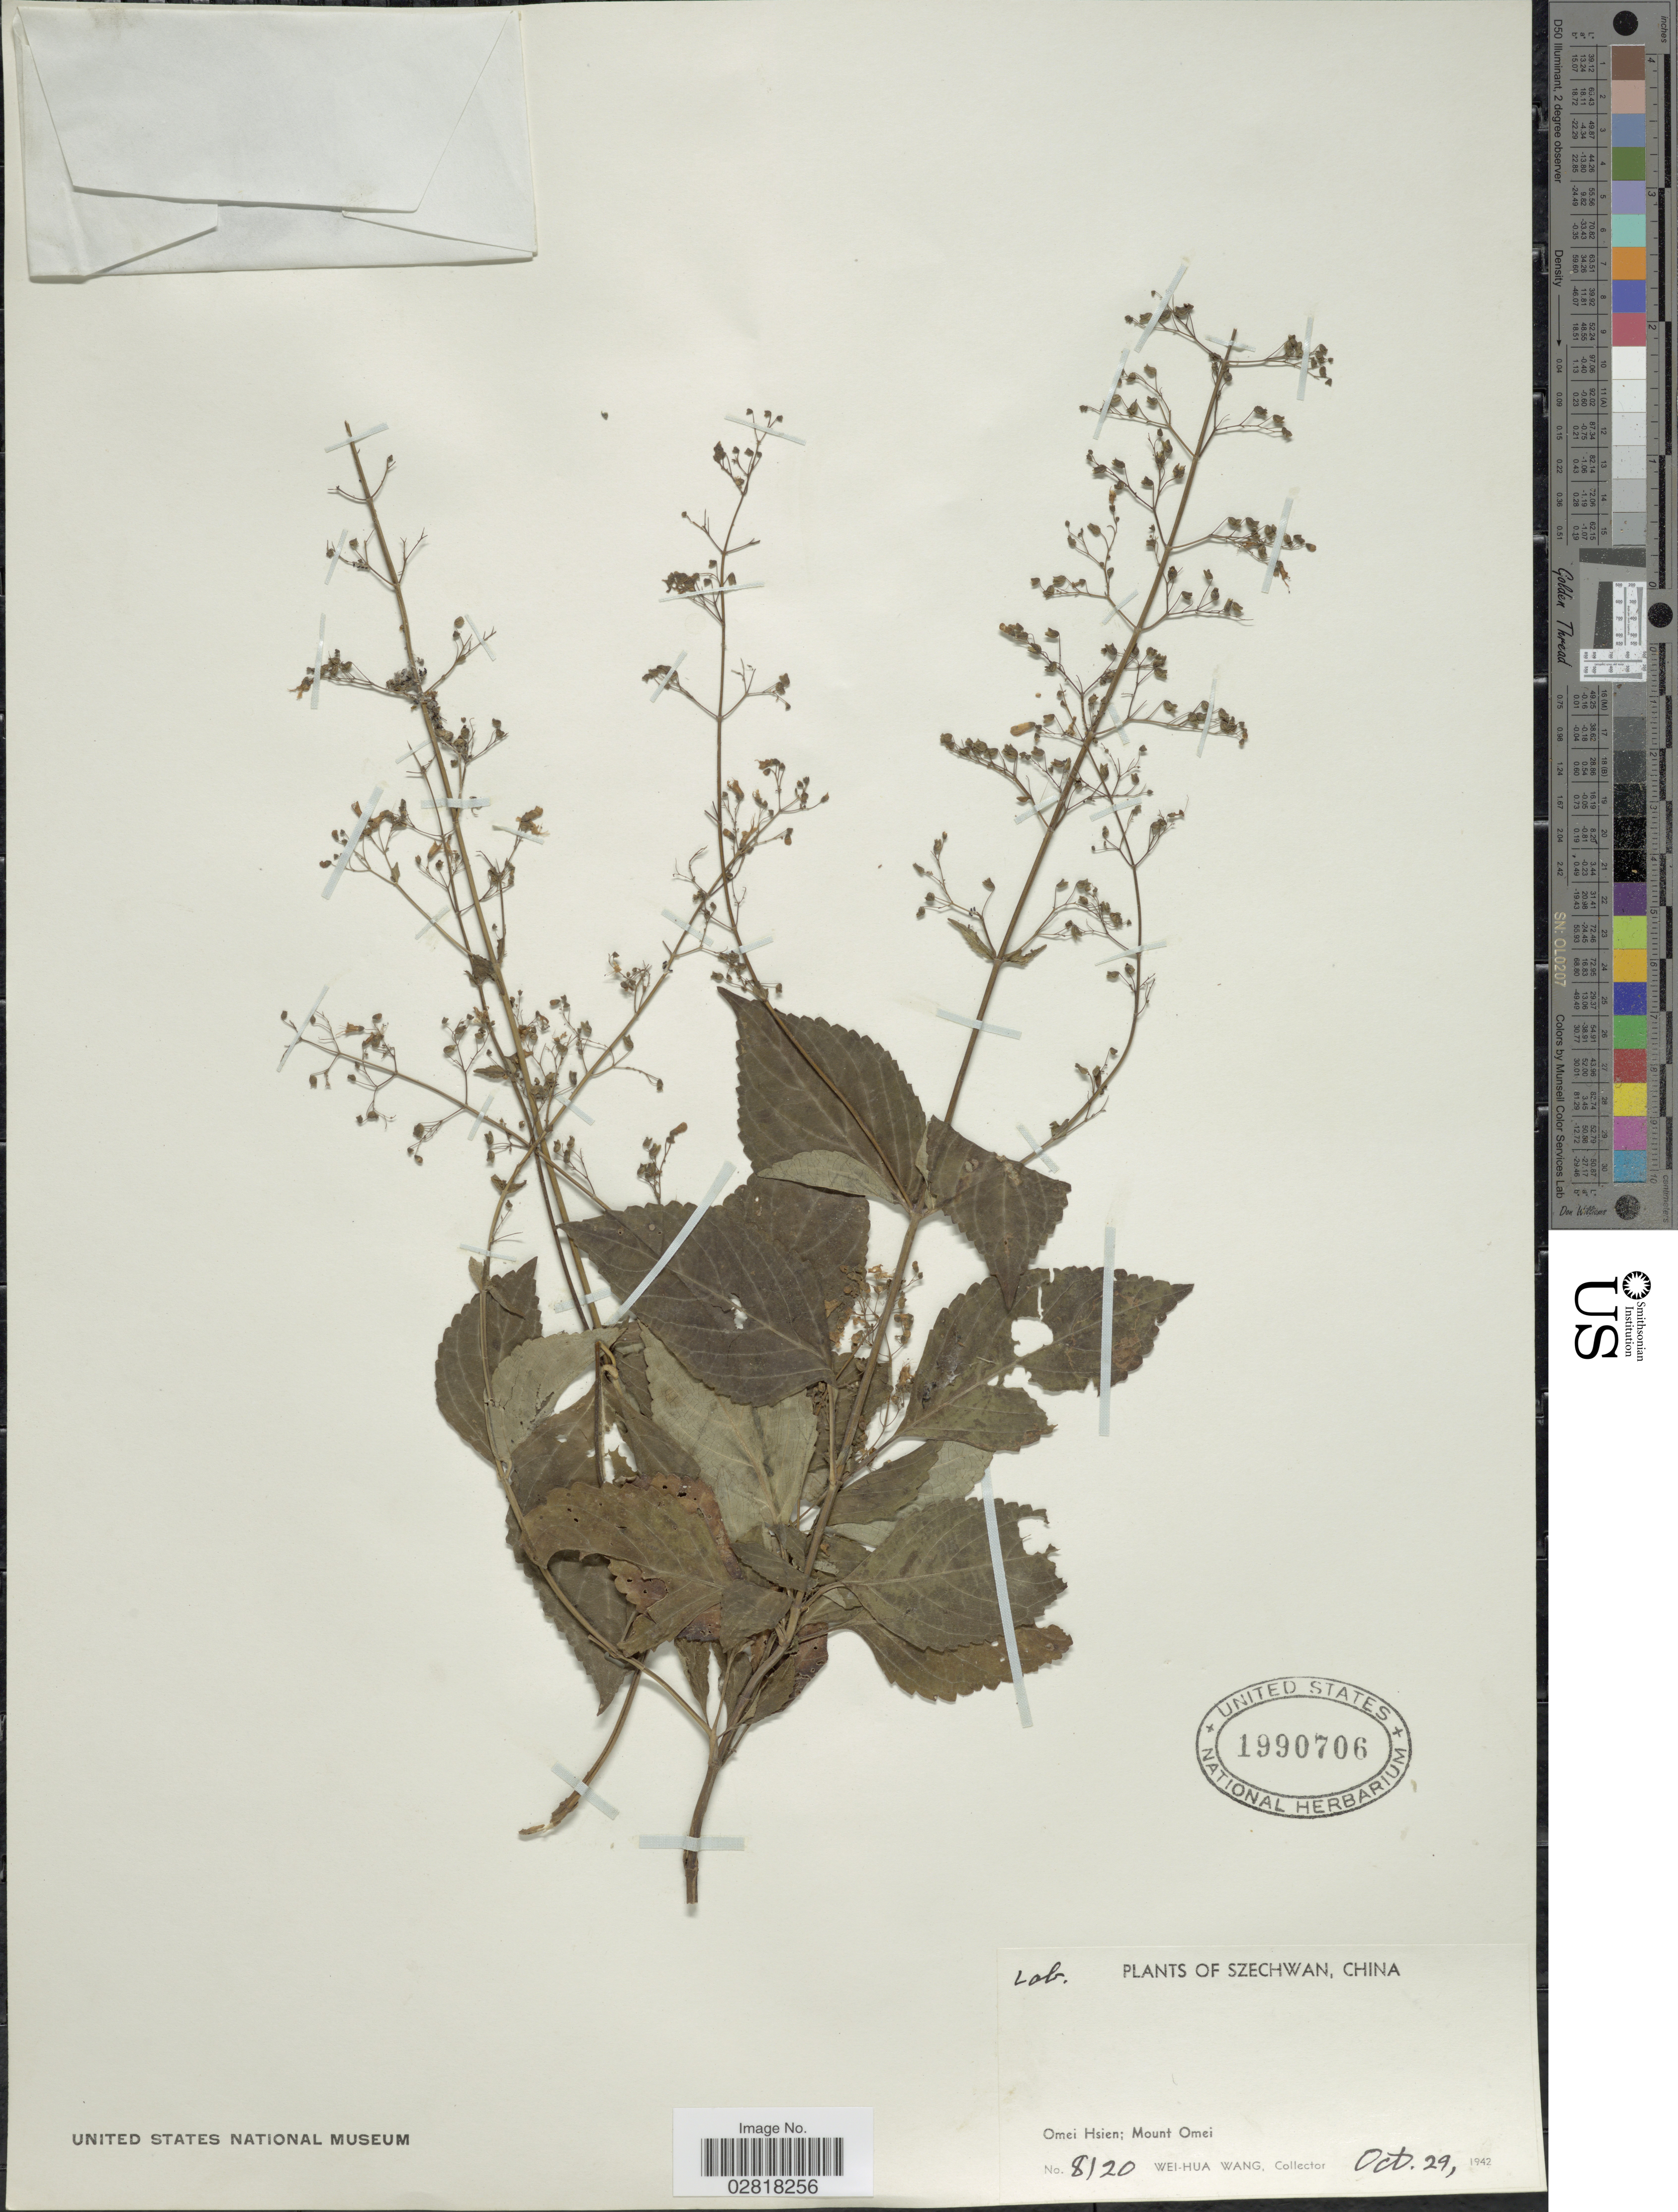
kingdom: Plantae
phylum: Tracheophyta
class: Magnoliopsida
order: Lamiales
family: Lamiaceae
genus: Plectranthus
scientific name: Plectranthus striatus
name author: Benth.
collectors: W. Wang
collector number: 8120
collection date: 1942-10-29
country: China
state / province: Sichuan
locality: Szechwan, Omei Hsien; Mount Omei.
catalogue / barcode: US 1990706